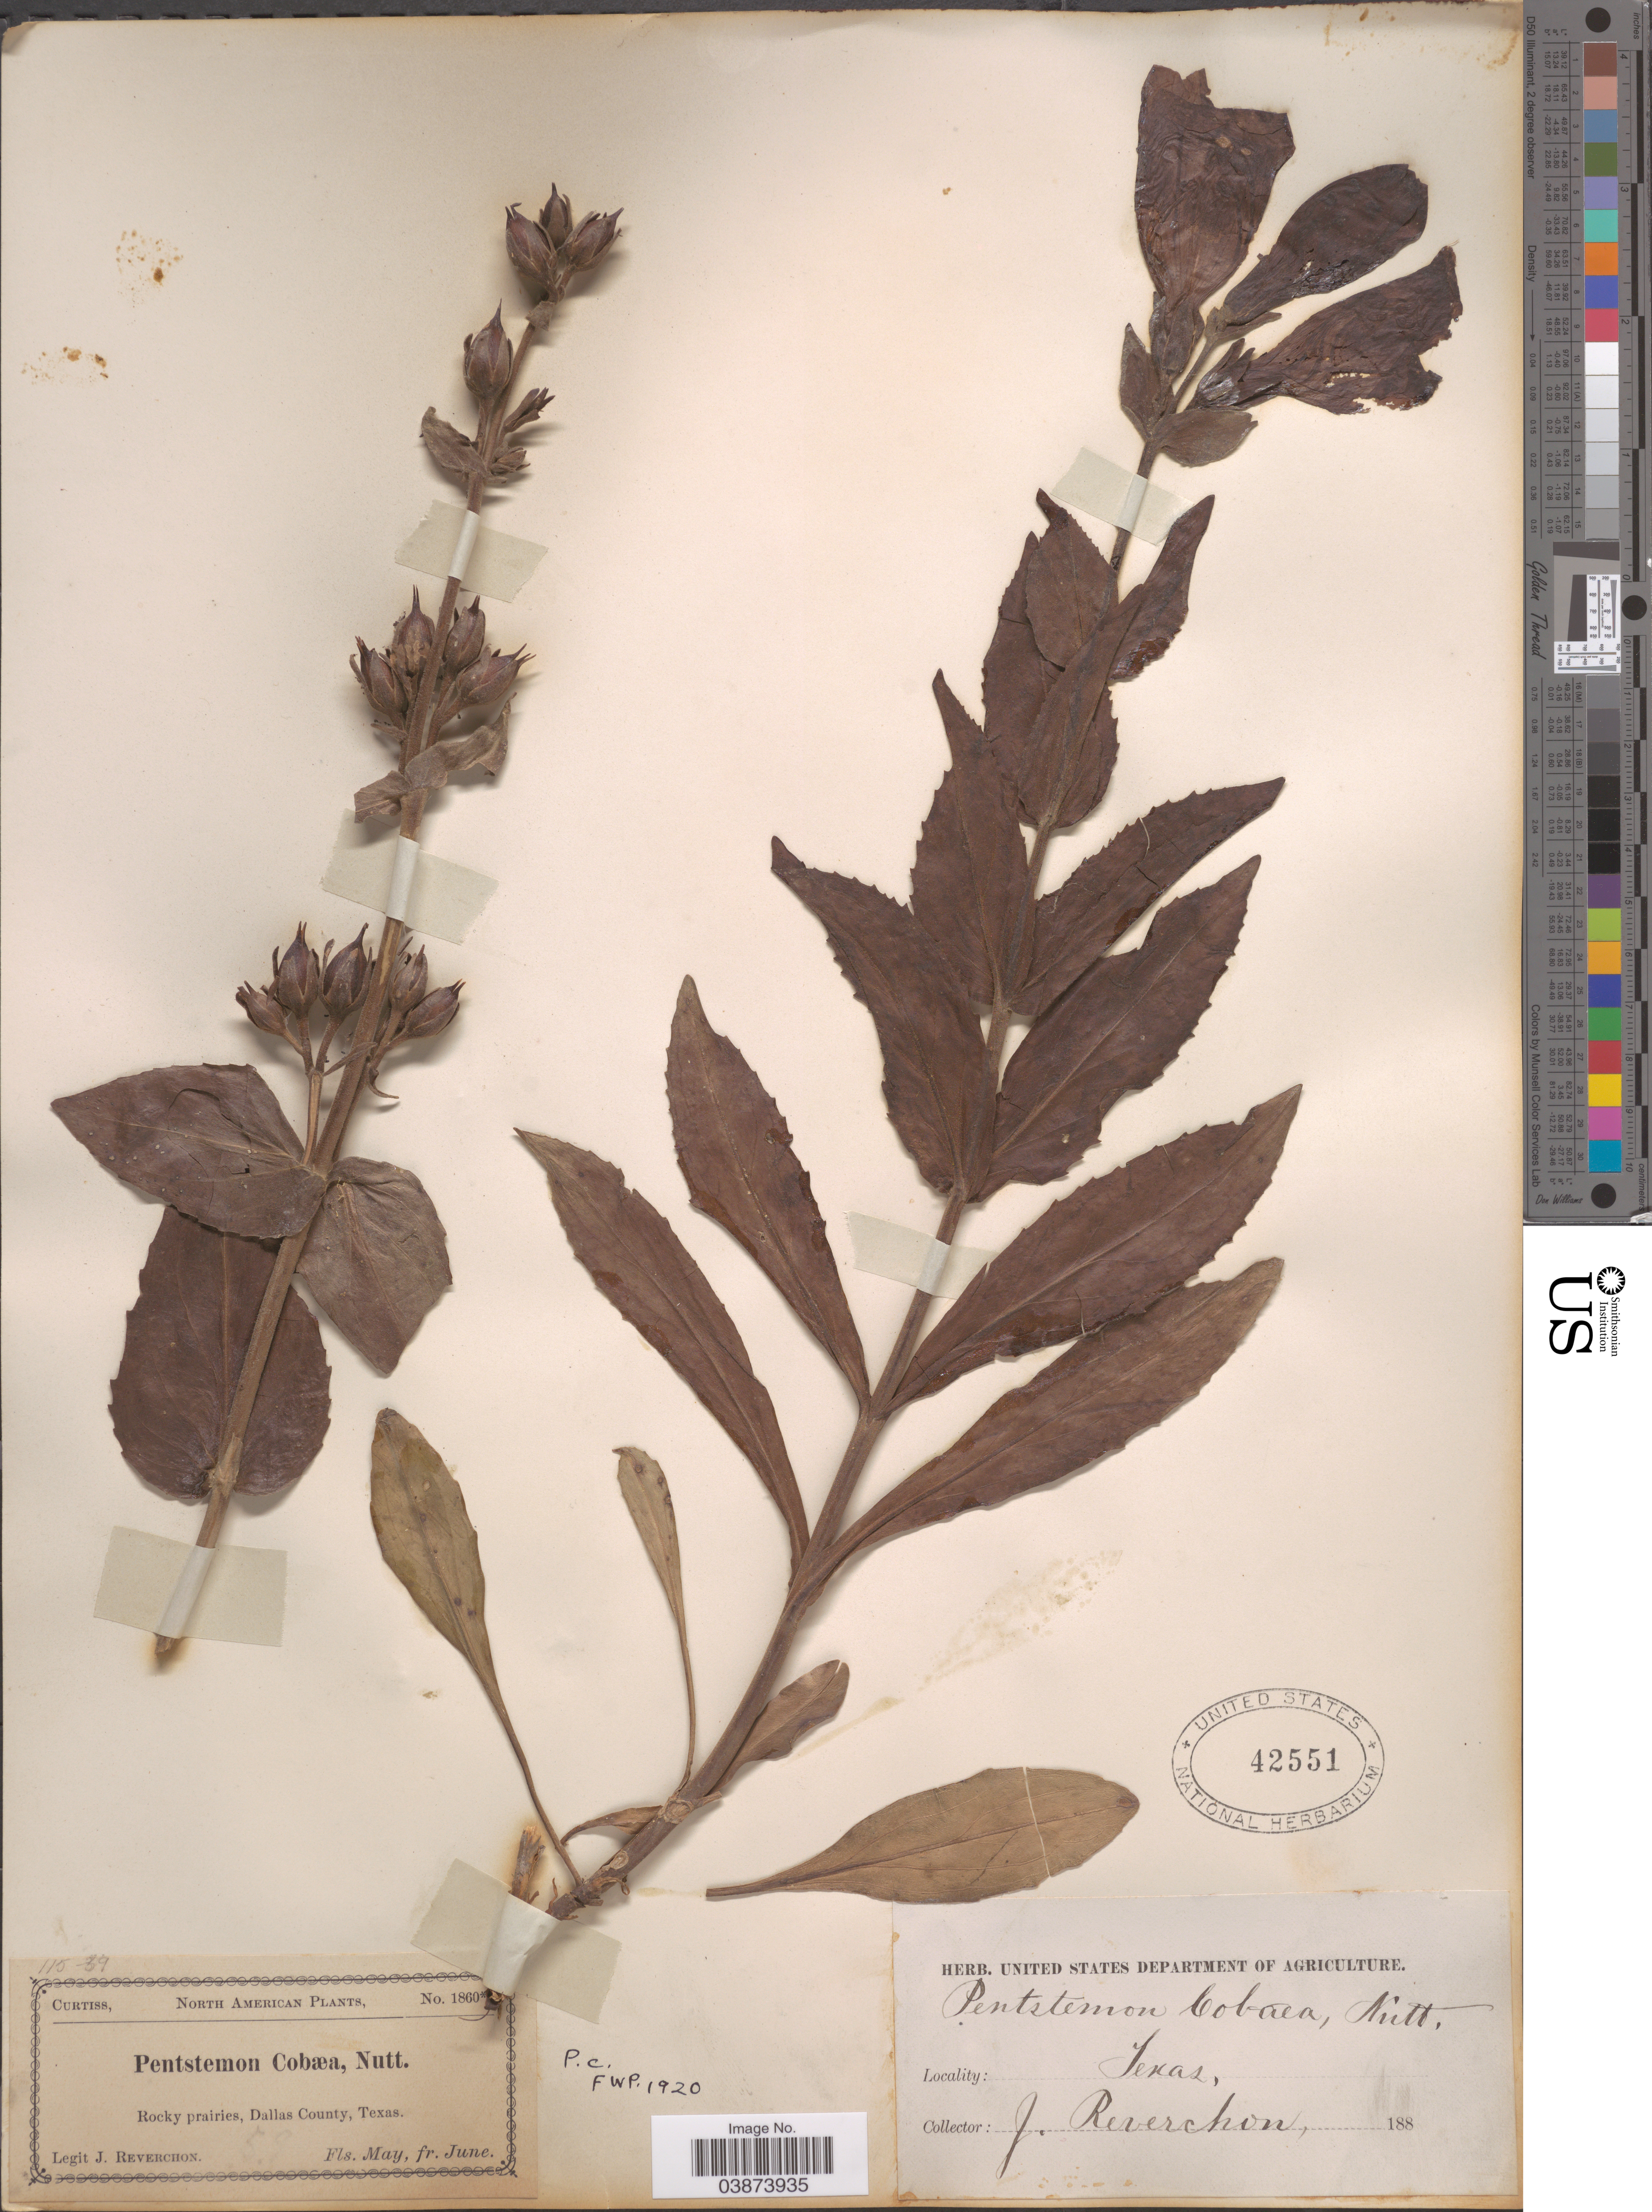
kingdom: Plantae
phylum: Tracheophyta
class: Magnoliopsida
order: Lamiales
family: Plantaginaceae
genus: Penstemon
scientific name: Penstemon cobaea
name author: (Nutt.)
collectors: J. Reverchon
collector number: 1860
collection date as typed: May, June 188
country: United States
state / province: Texas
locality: Dallas County.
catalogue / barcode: US 42551